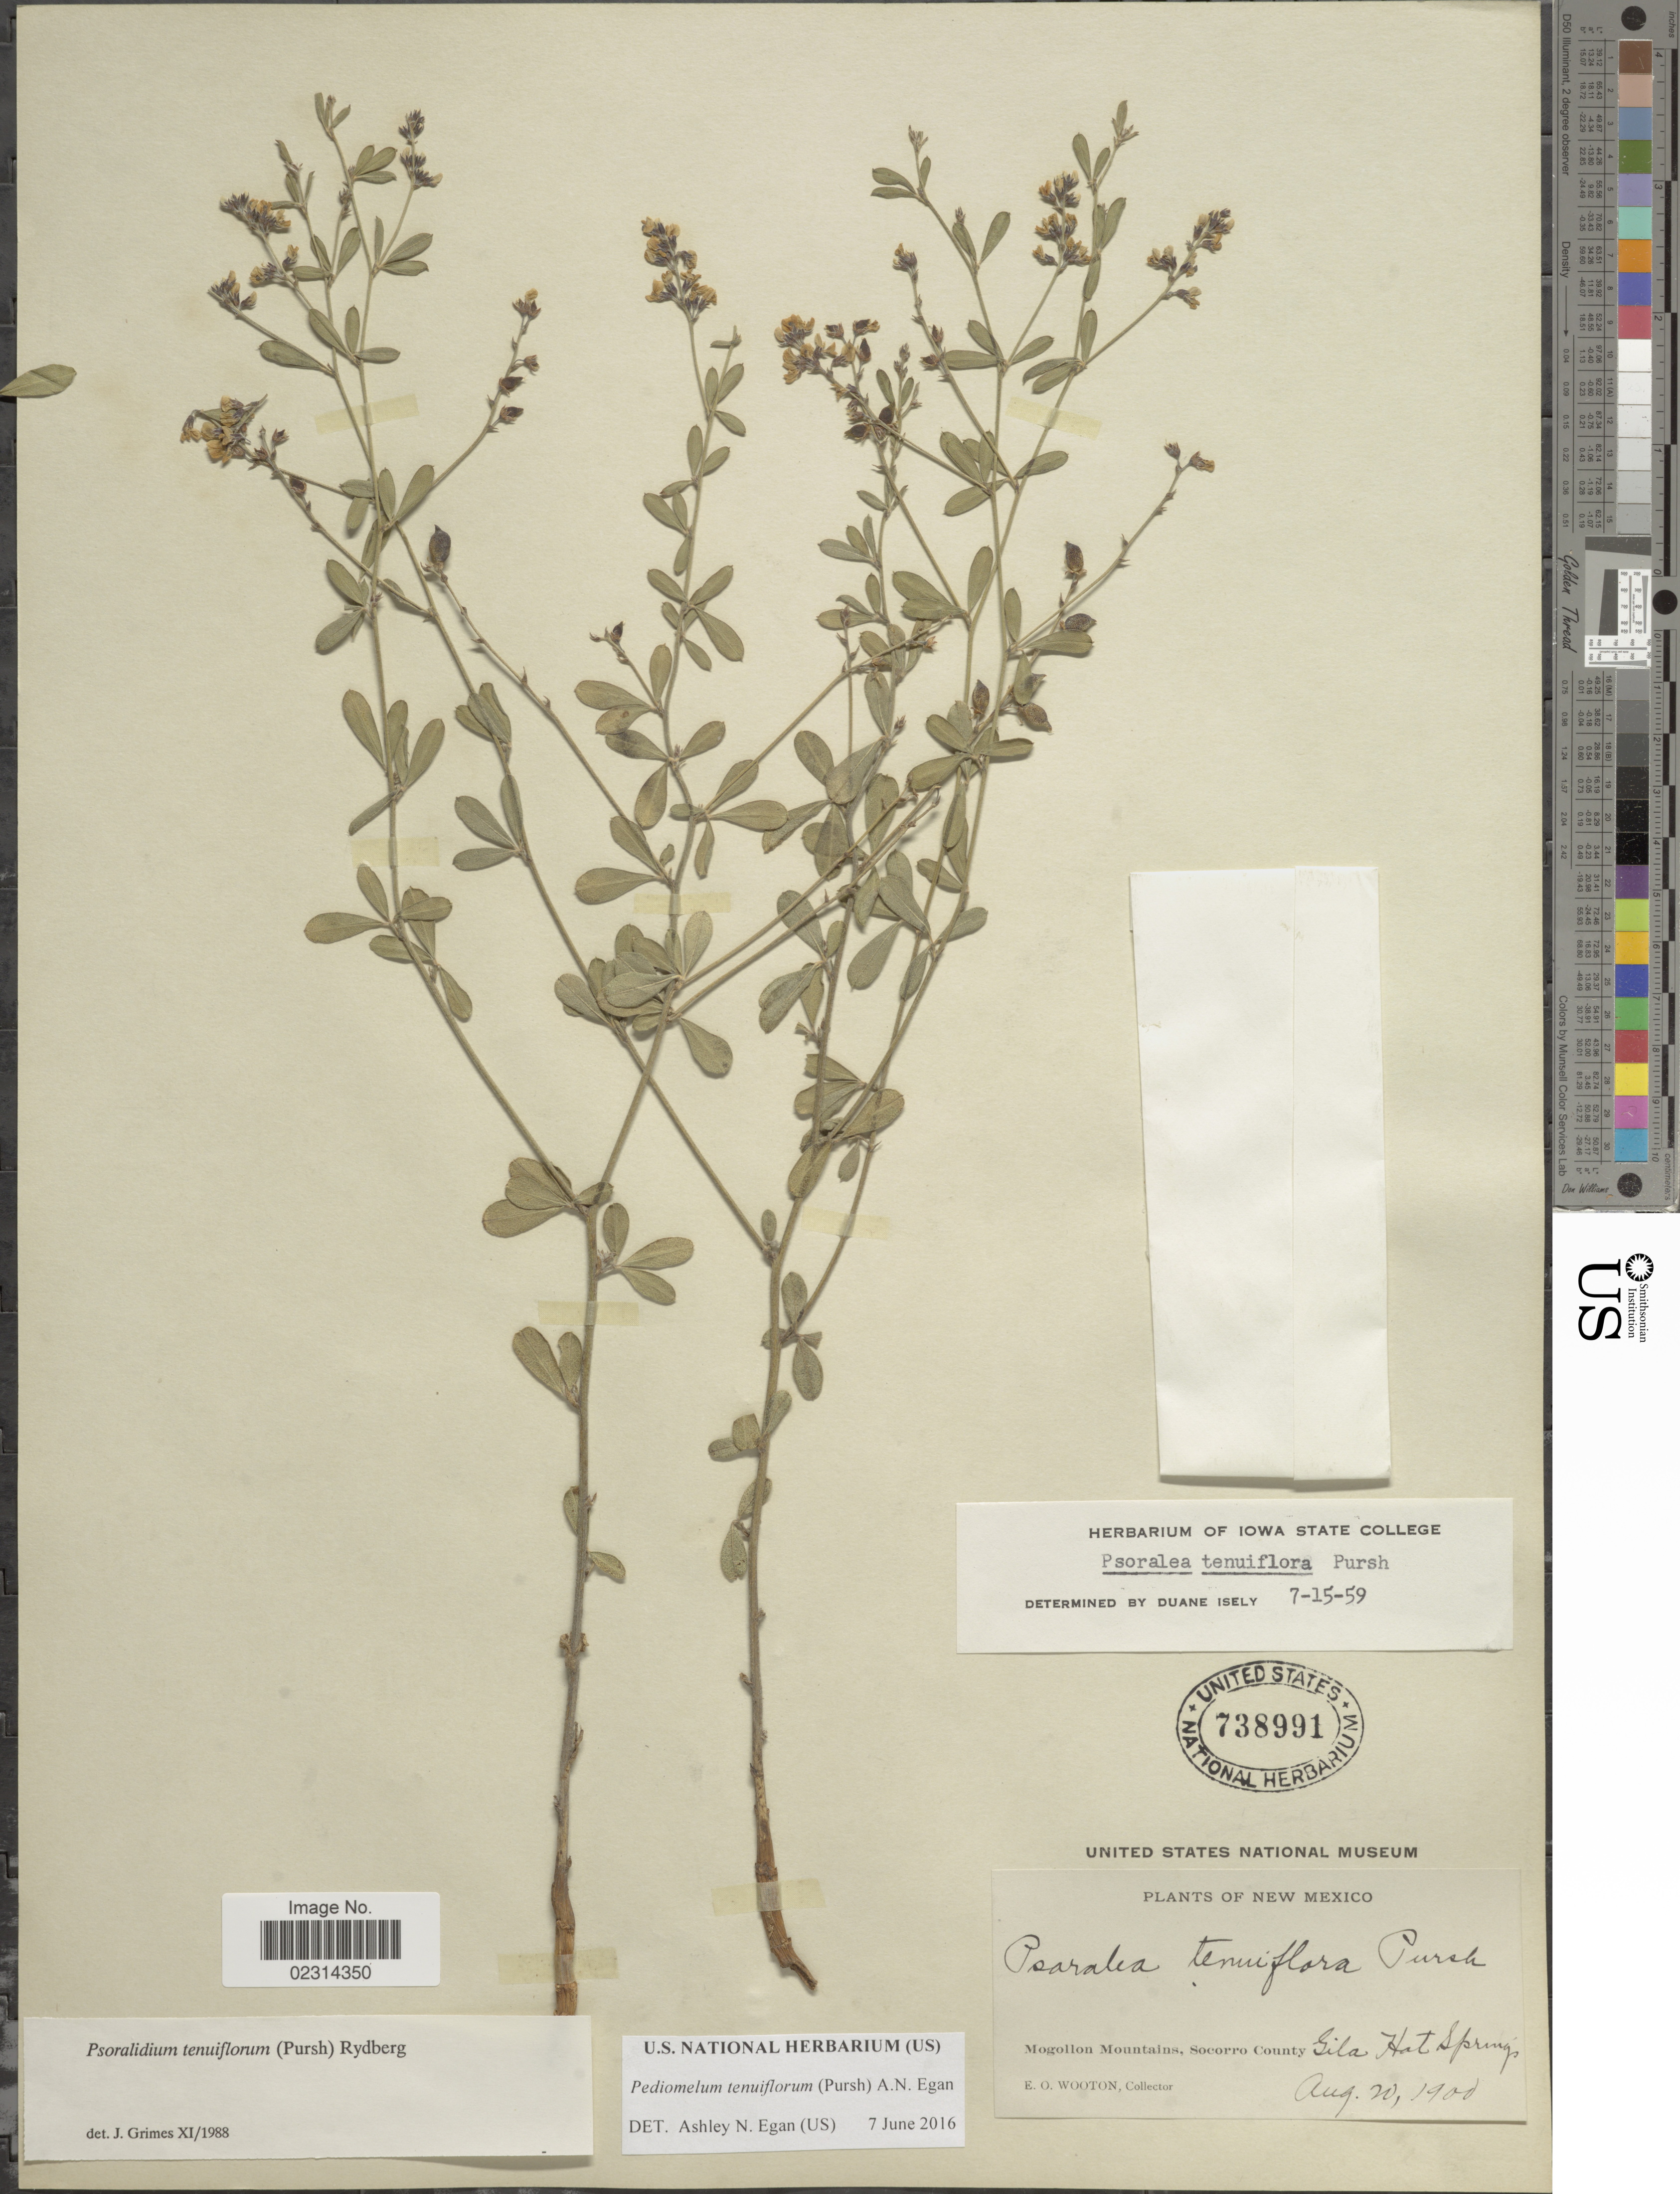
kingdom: Plantae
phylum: Tracheophyta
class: Magnoliopsida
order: Fabales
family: Fabaceae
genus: Psoralidium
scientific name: Psoralidium tenuiflorum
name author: (Pursh) Rydb.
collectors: E. O. Wooton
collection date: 1900-08-20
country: United States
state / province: New Mexico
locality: Mogollon Mountains, Socorro County, Gila Hot Springs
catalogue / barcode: US 738991